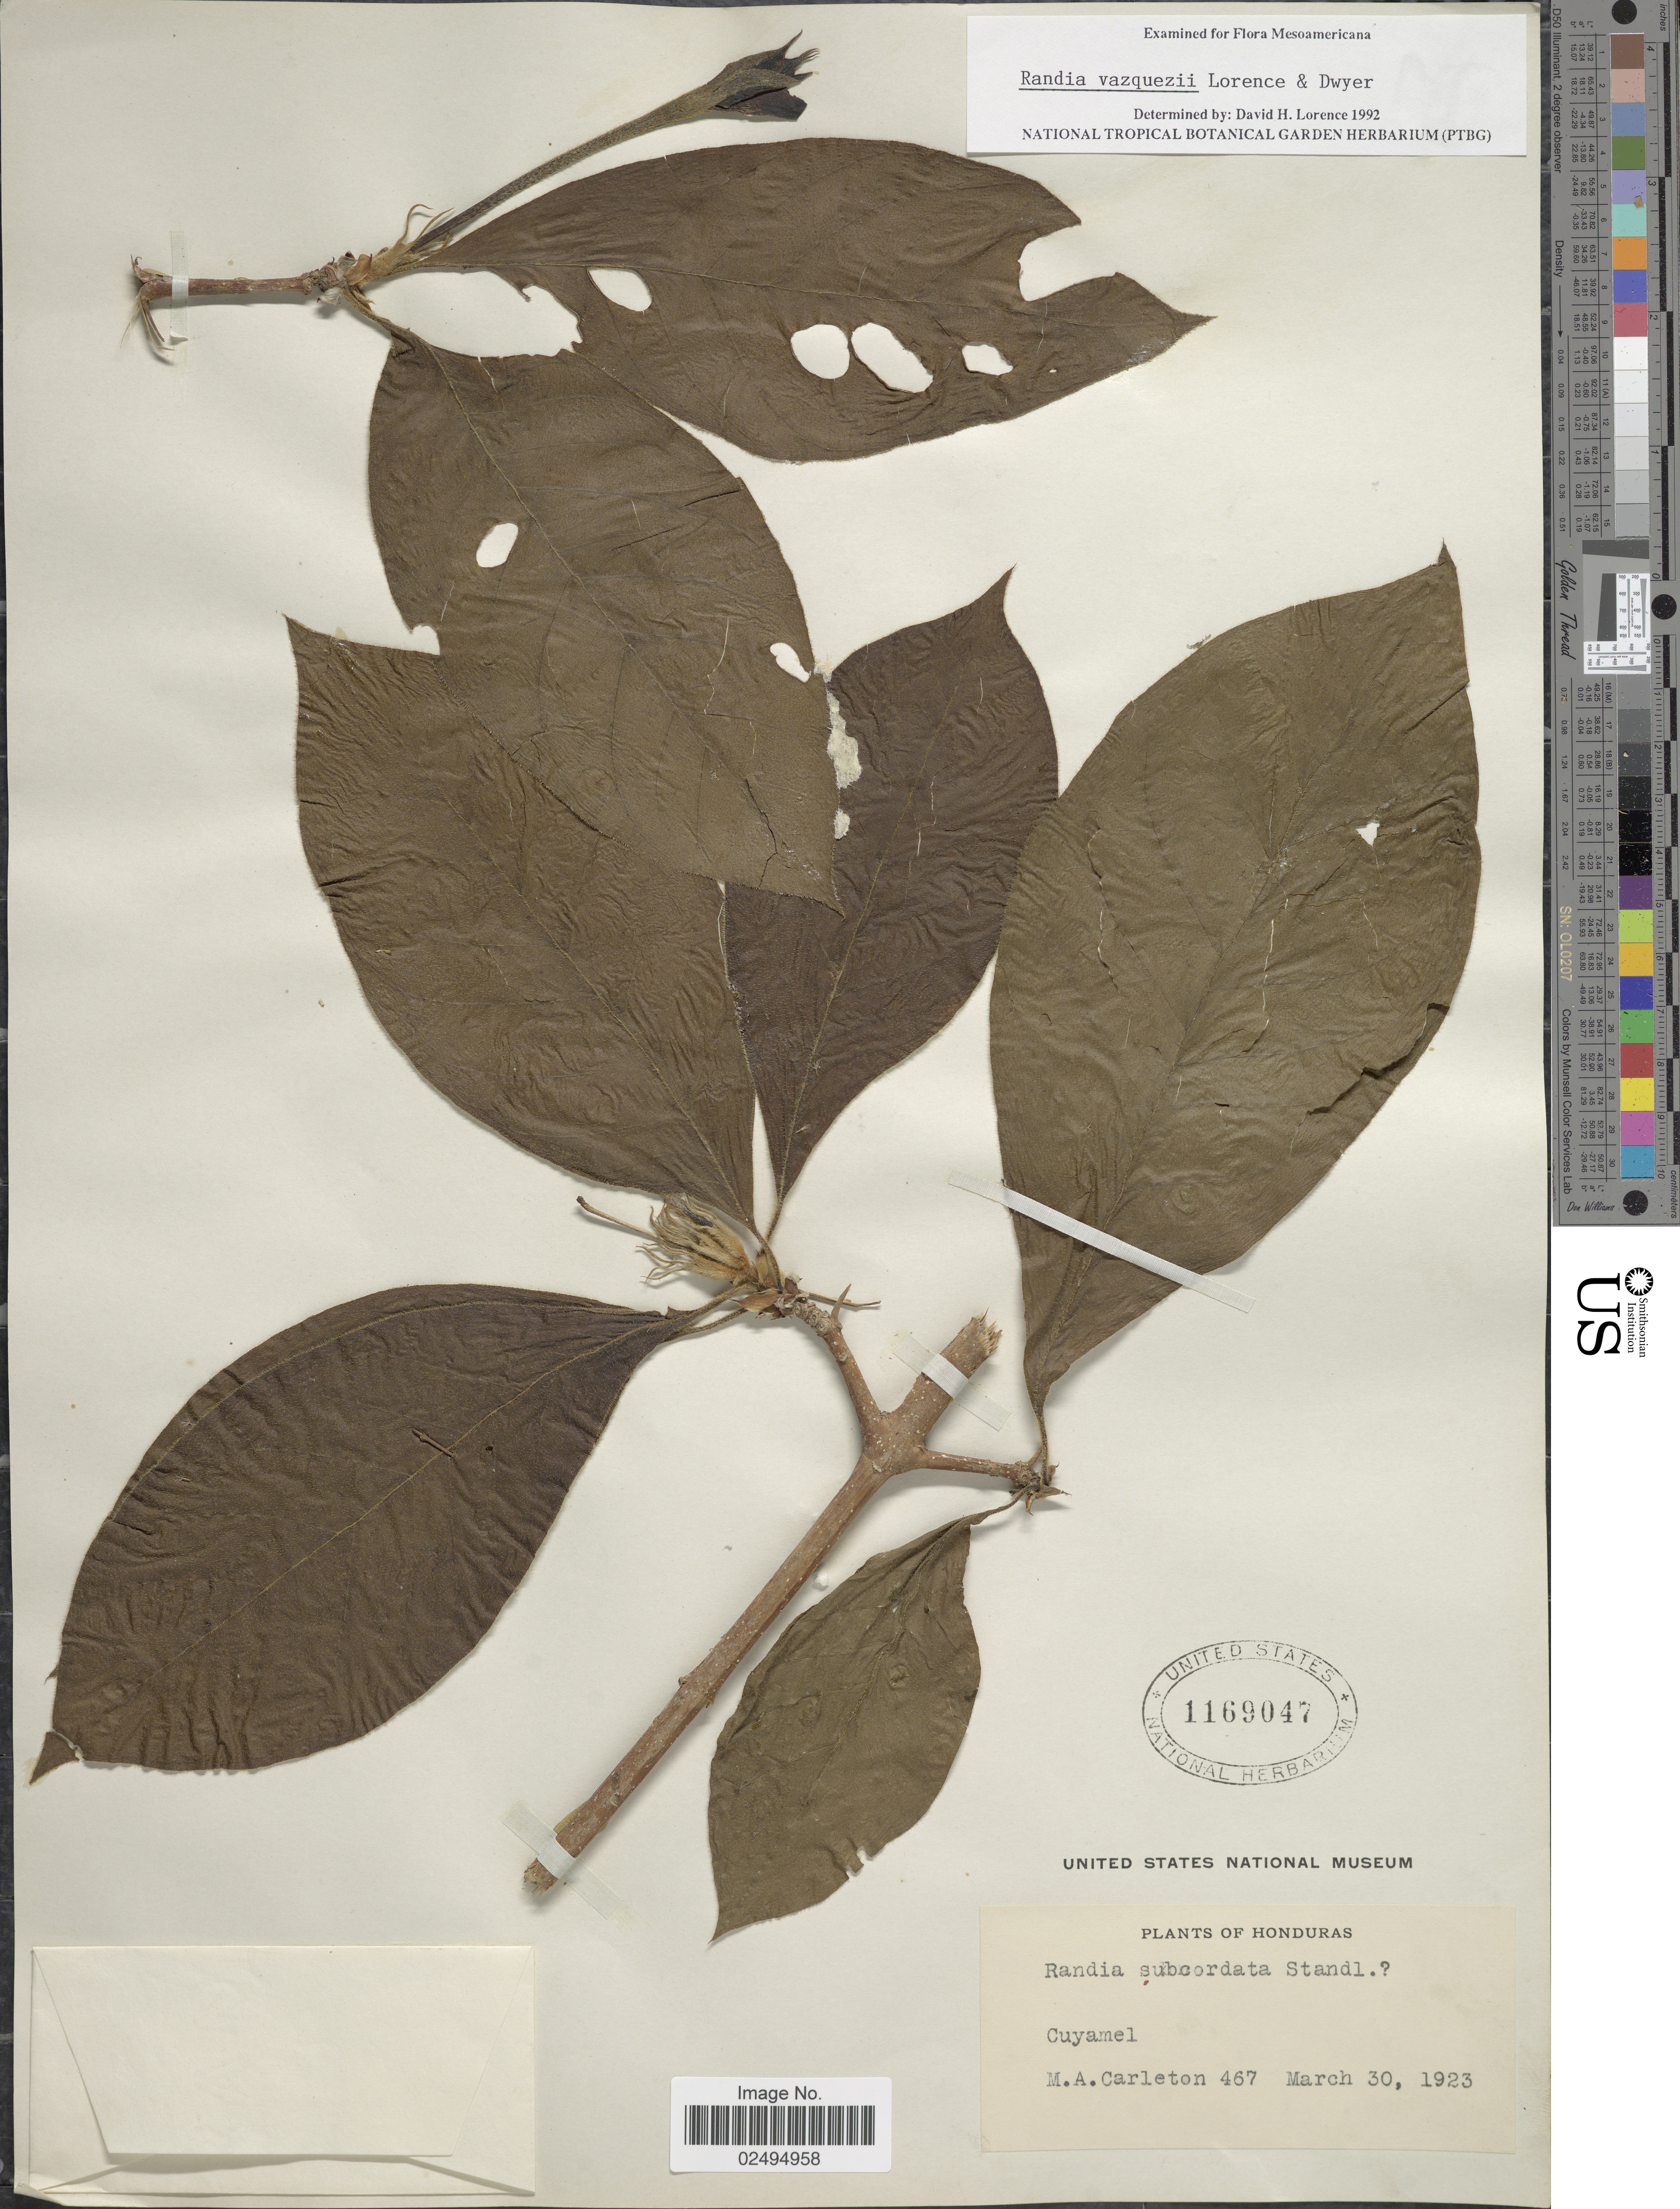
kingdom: Plantae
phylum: Tracheophyta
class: Magnoliopsida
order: Gentianales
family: Rubiaceae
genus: Randia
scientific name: Randia vazquezii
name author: Lorence & Dwyer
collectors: M. A. Carleton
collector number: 467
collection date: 1923-03-30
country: Honduras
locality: Cuyamel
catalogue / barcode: US 1169047